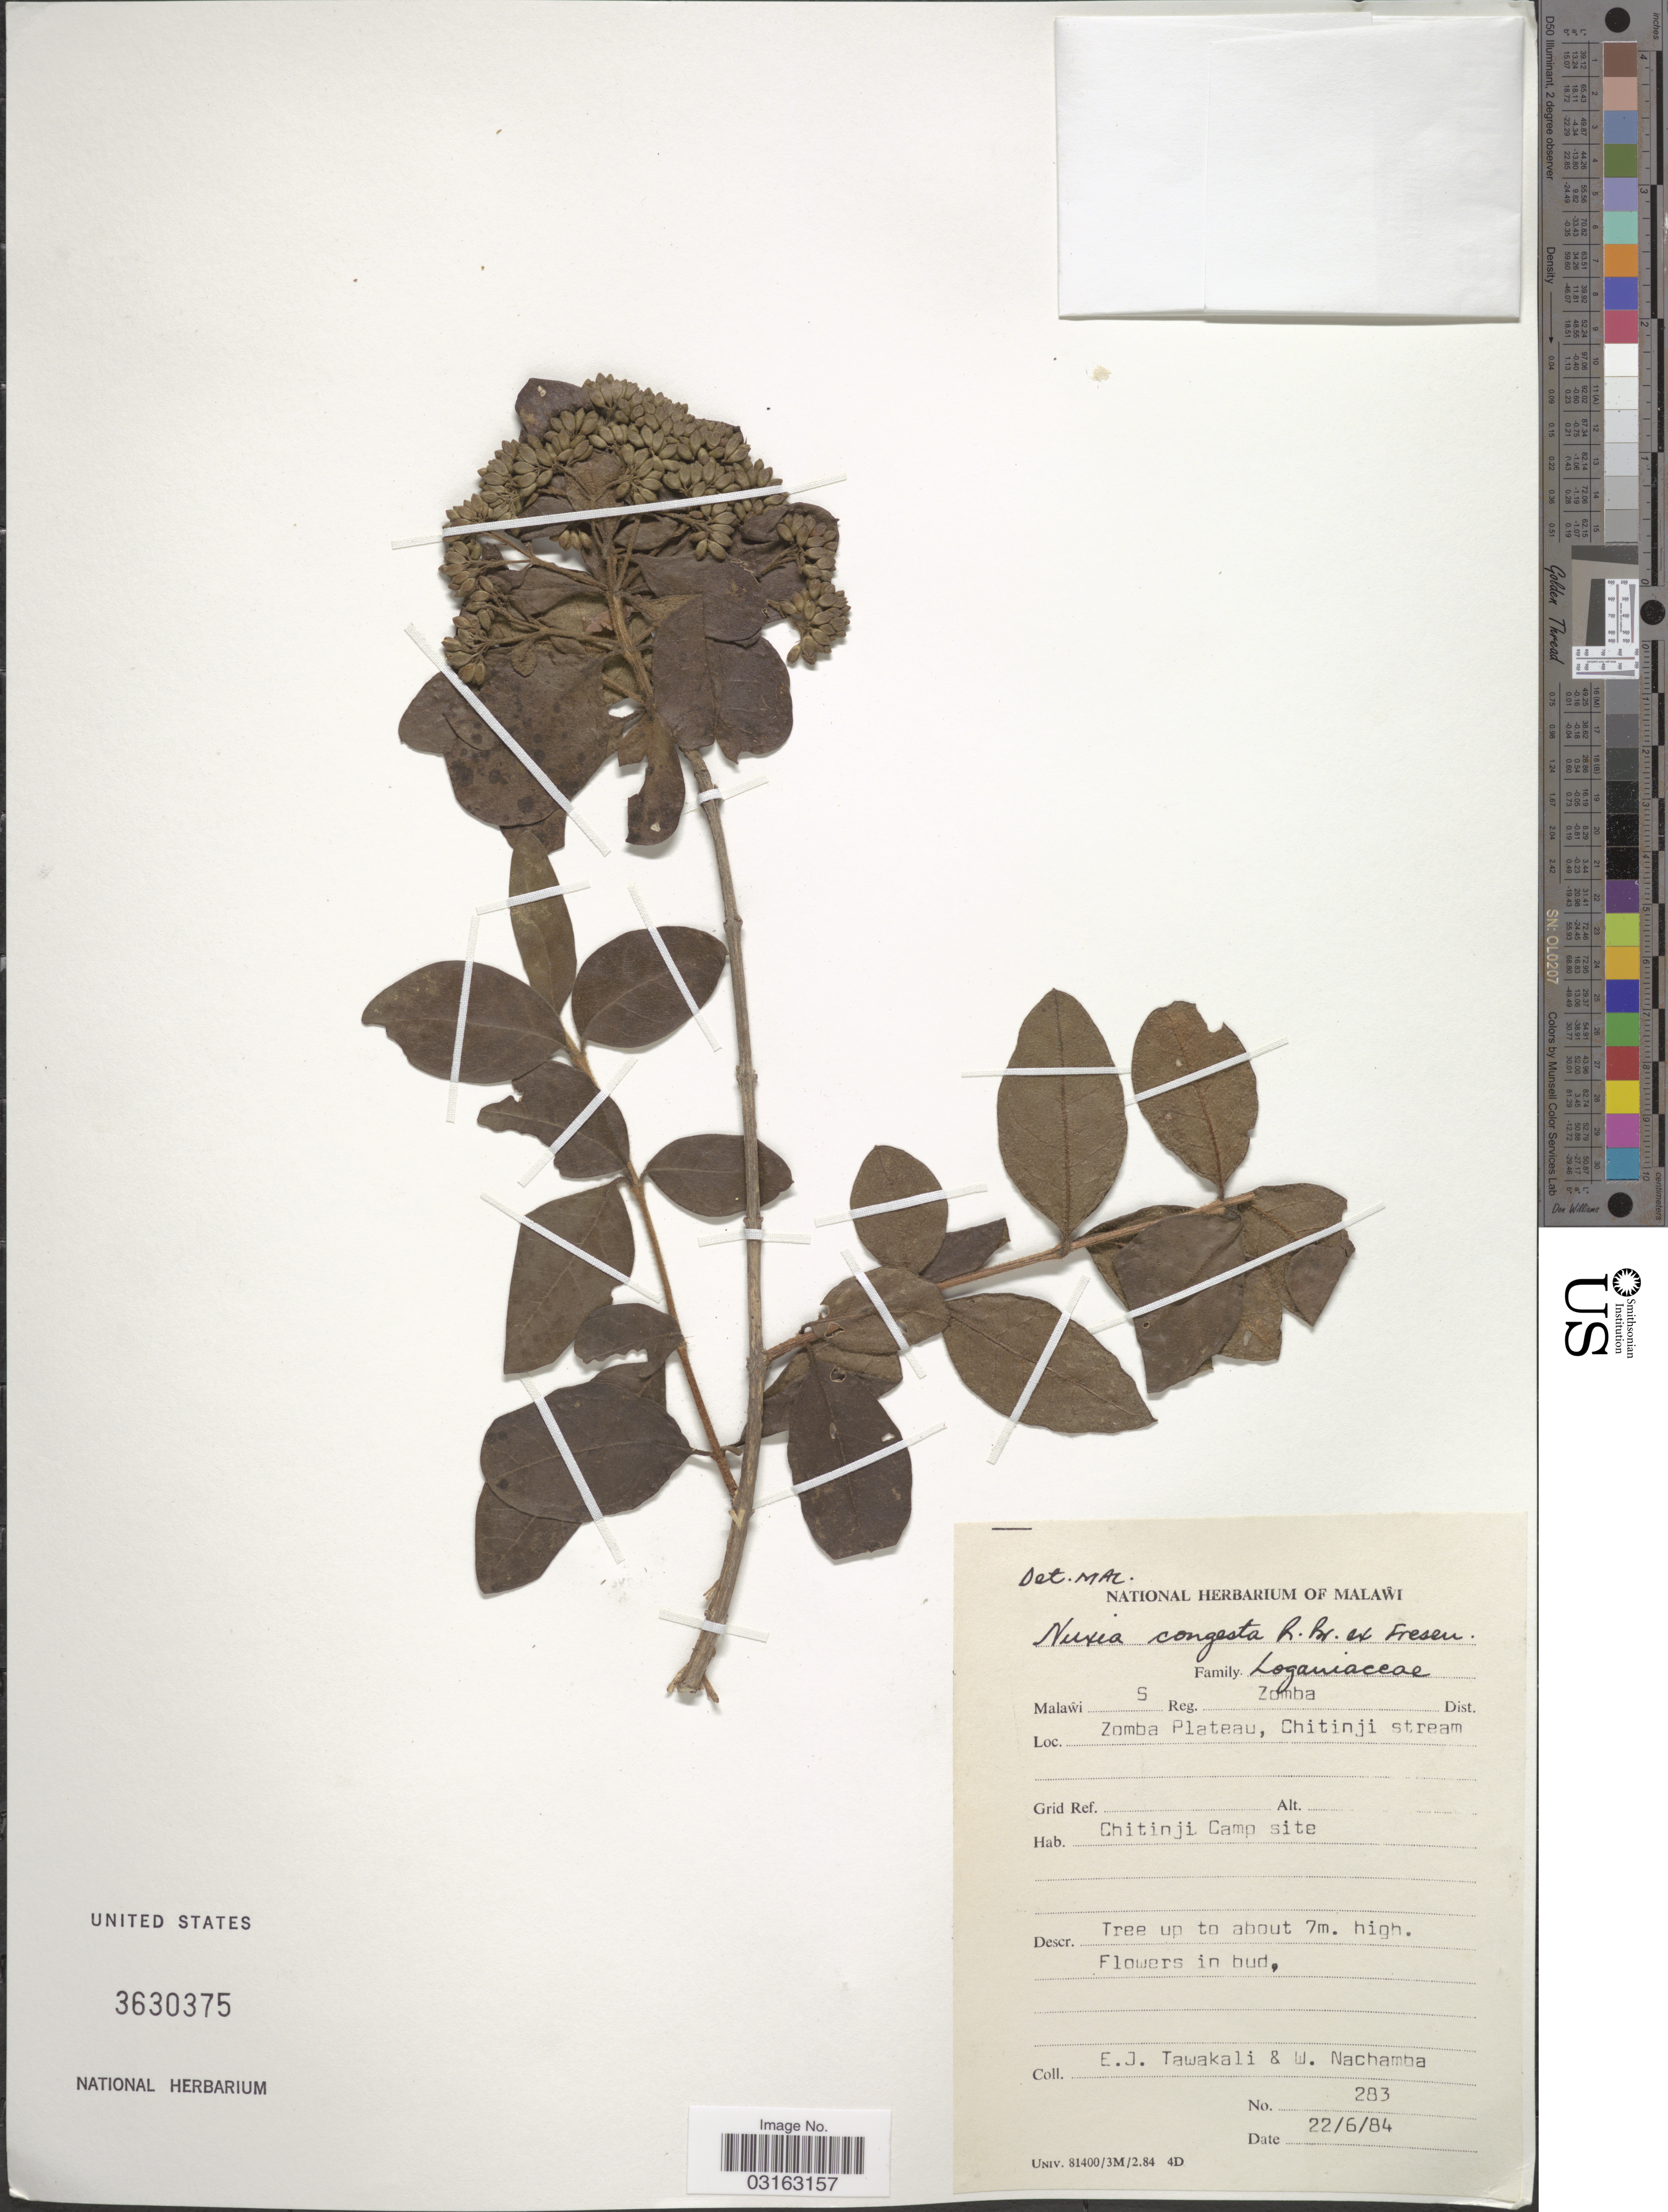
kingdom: Plantae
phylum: Tracheophyta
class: Magnoliopsida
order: Lamiales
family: Stilbaceae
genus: Nuxia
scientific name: Nuxia congesta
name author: R. Br. ex Fresen.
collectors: E. Tawakali & W. Nachamba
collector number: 283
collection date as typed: Transcribed d/m/y: 22/6/84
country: Malawi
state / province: Southern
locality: Malaŵi S Reg. Zomba Dist. Zomba Plateau, Chitinji stream. Chitinji Camp site.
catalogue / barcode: US 3630375